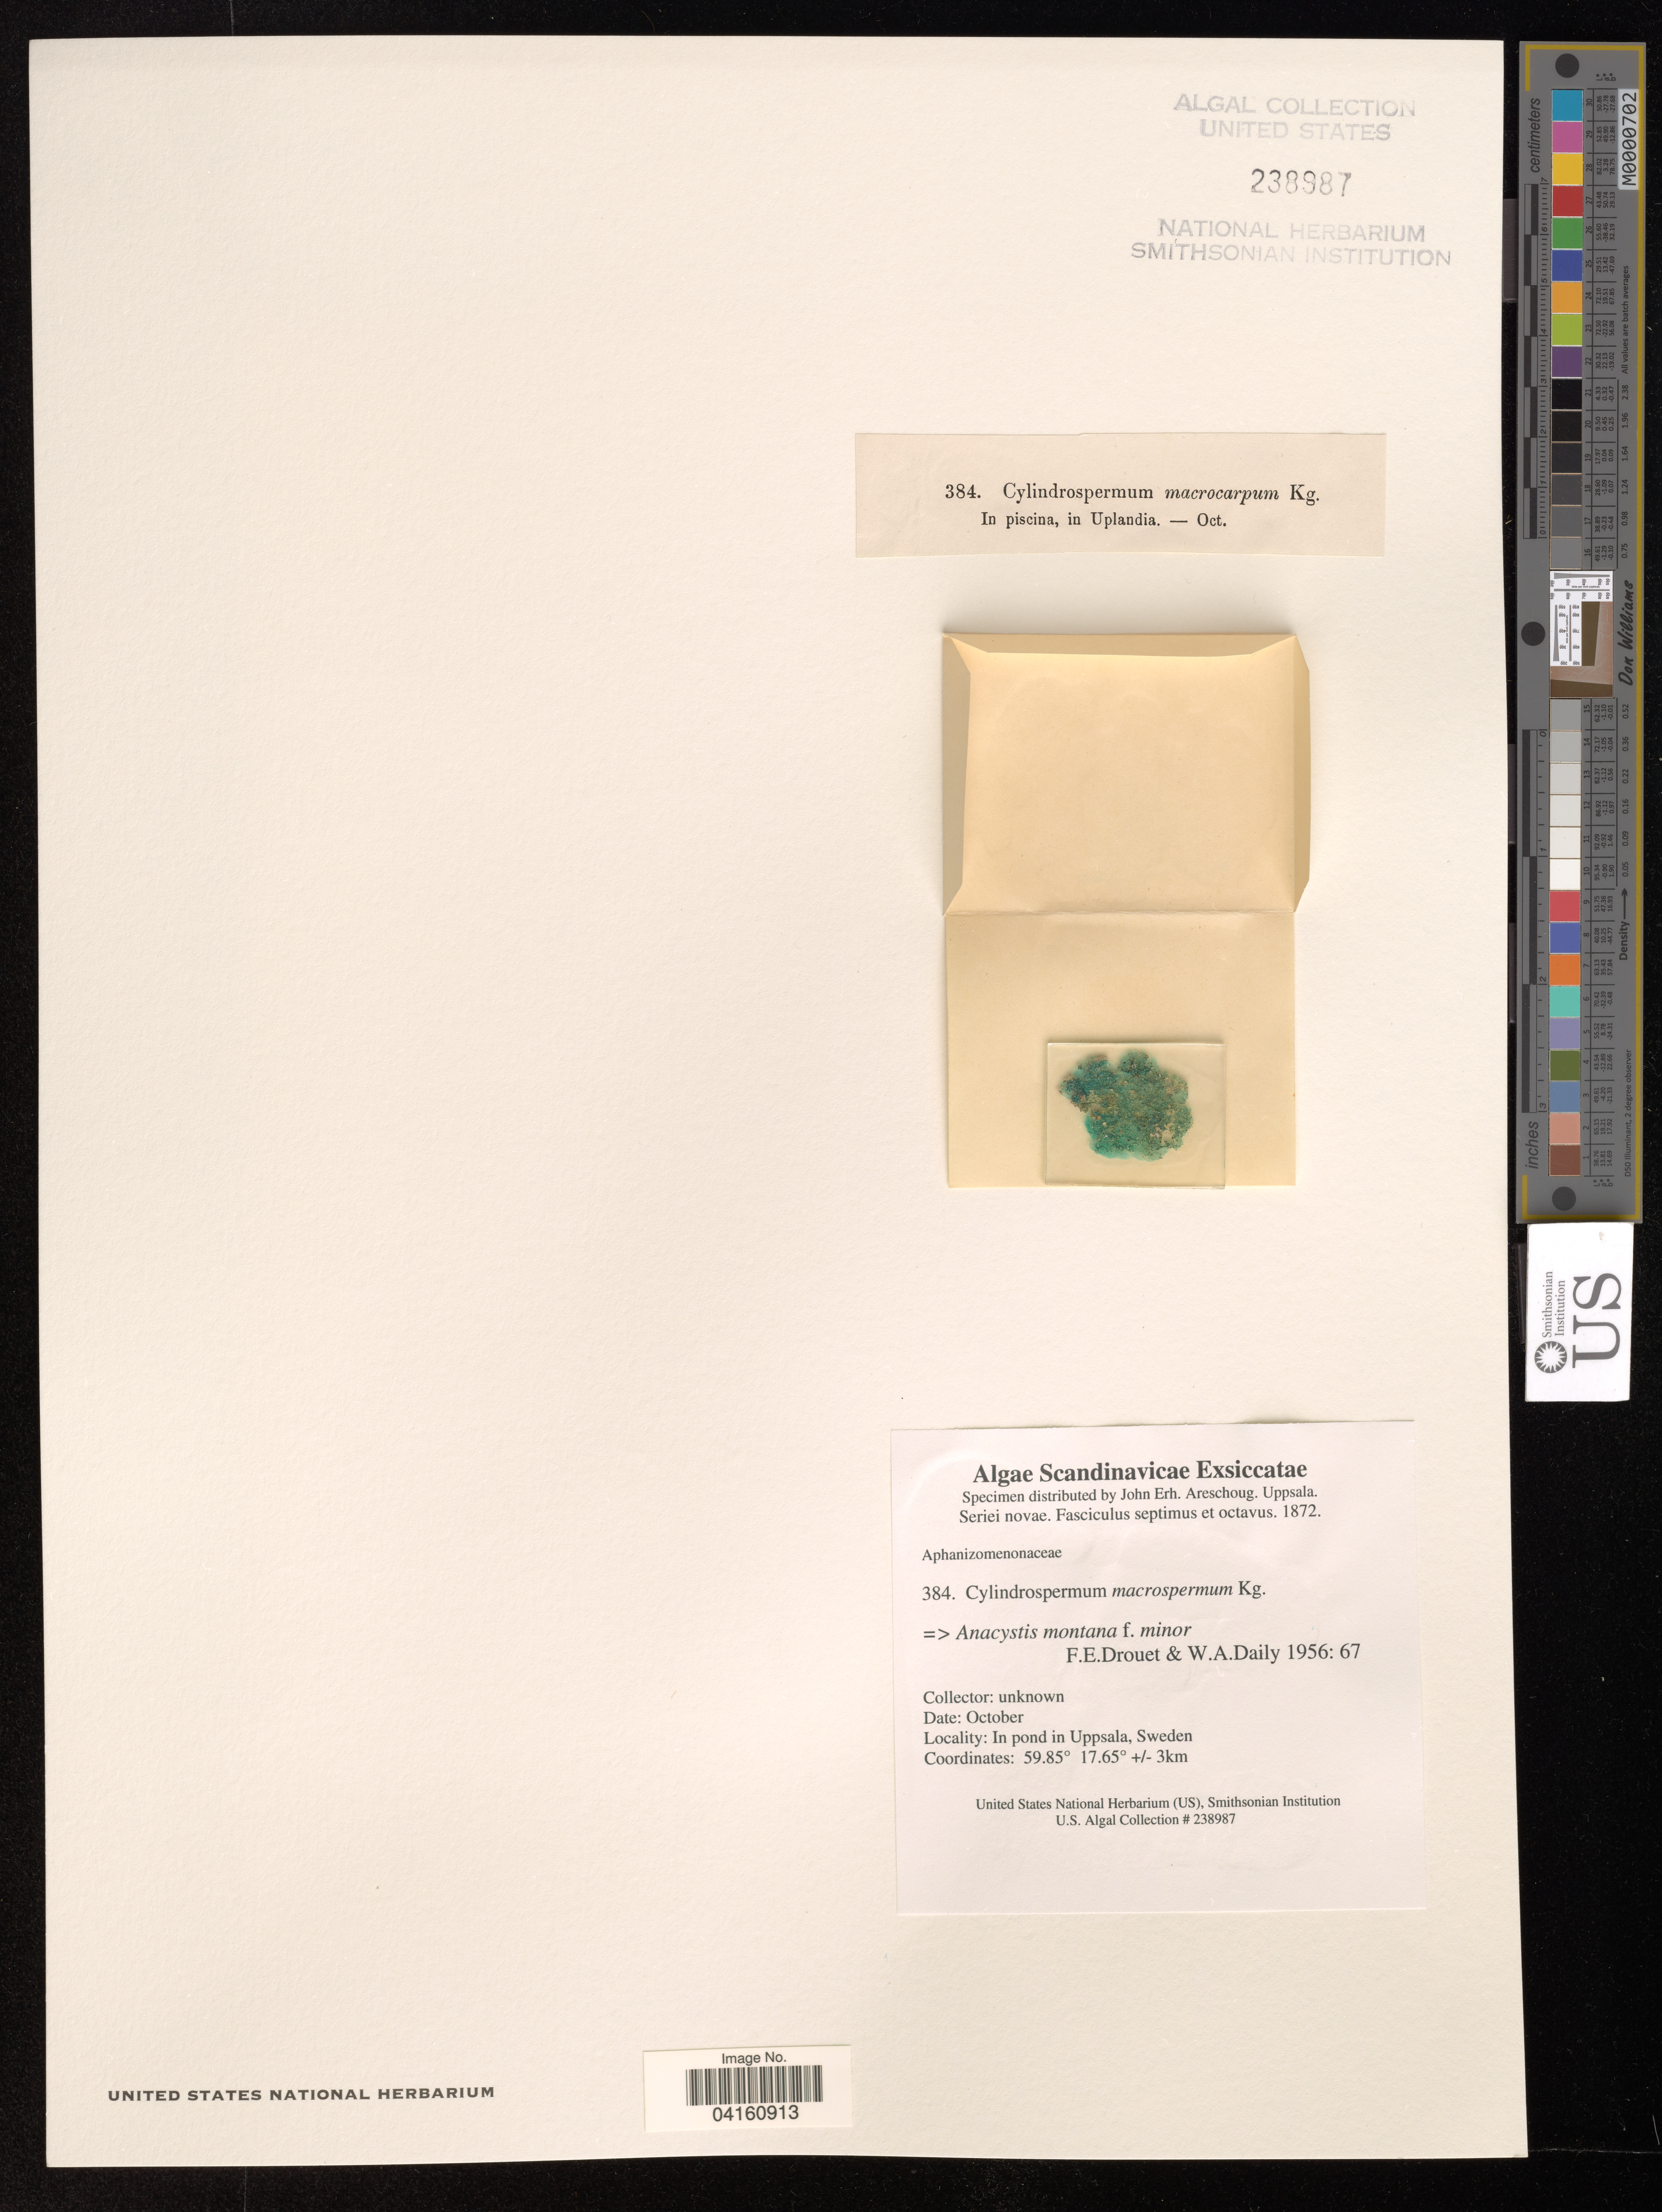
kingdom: Bacteria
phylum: Cyanobacteria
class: Cyanobacteriia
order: Cyanobacteriales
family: Chroococcaceae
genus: Anacystis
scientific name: Anacystis montana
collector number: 384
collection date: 1872-10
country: Sweden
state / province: Uppsala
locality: in pond in Uppsala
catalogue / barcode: US 238987